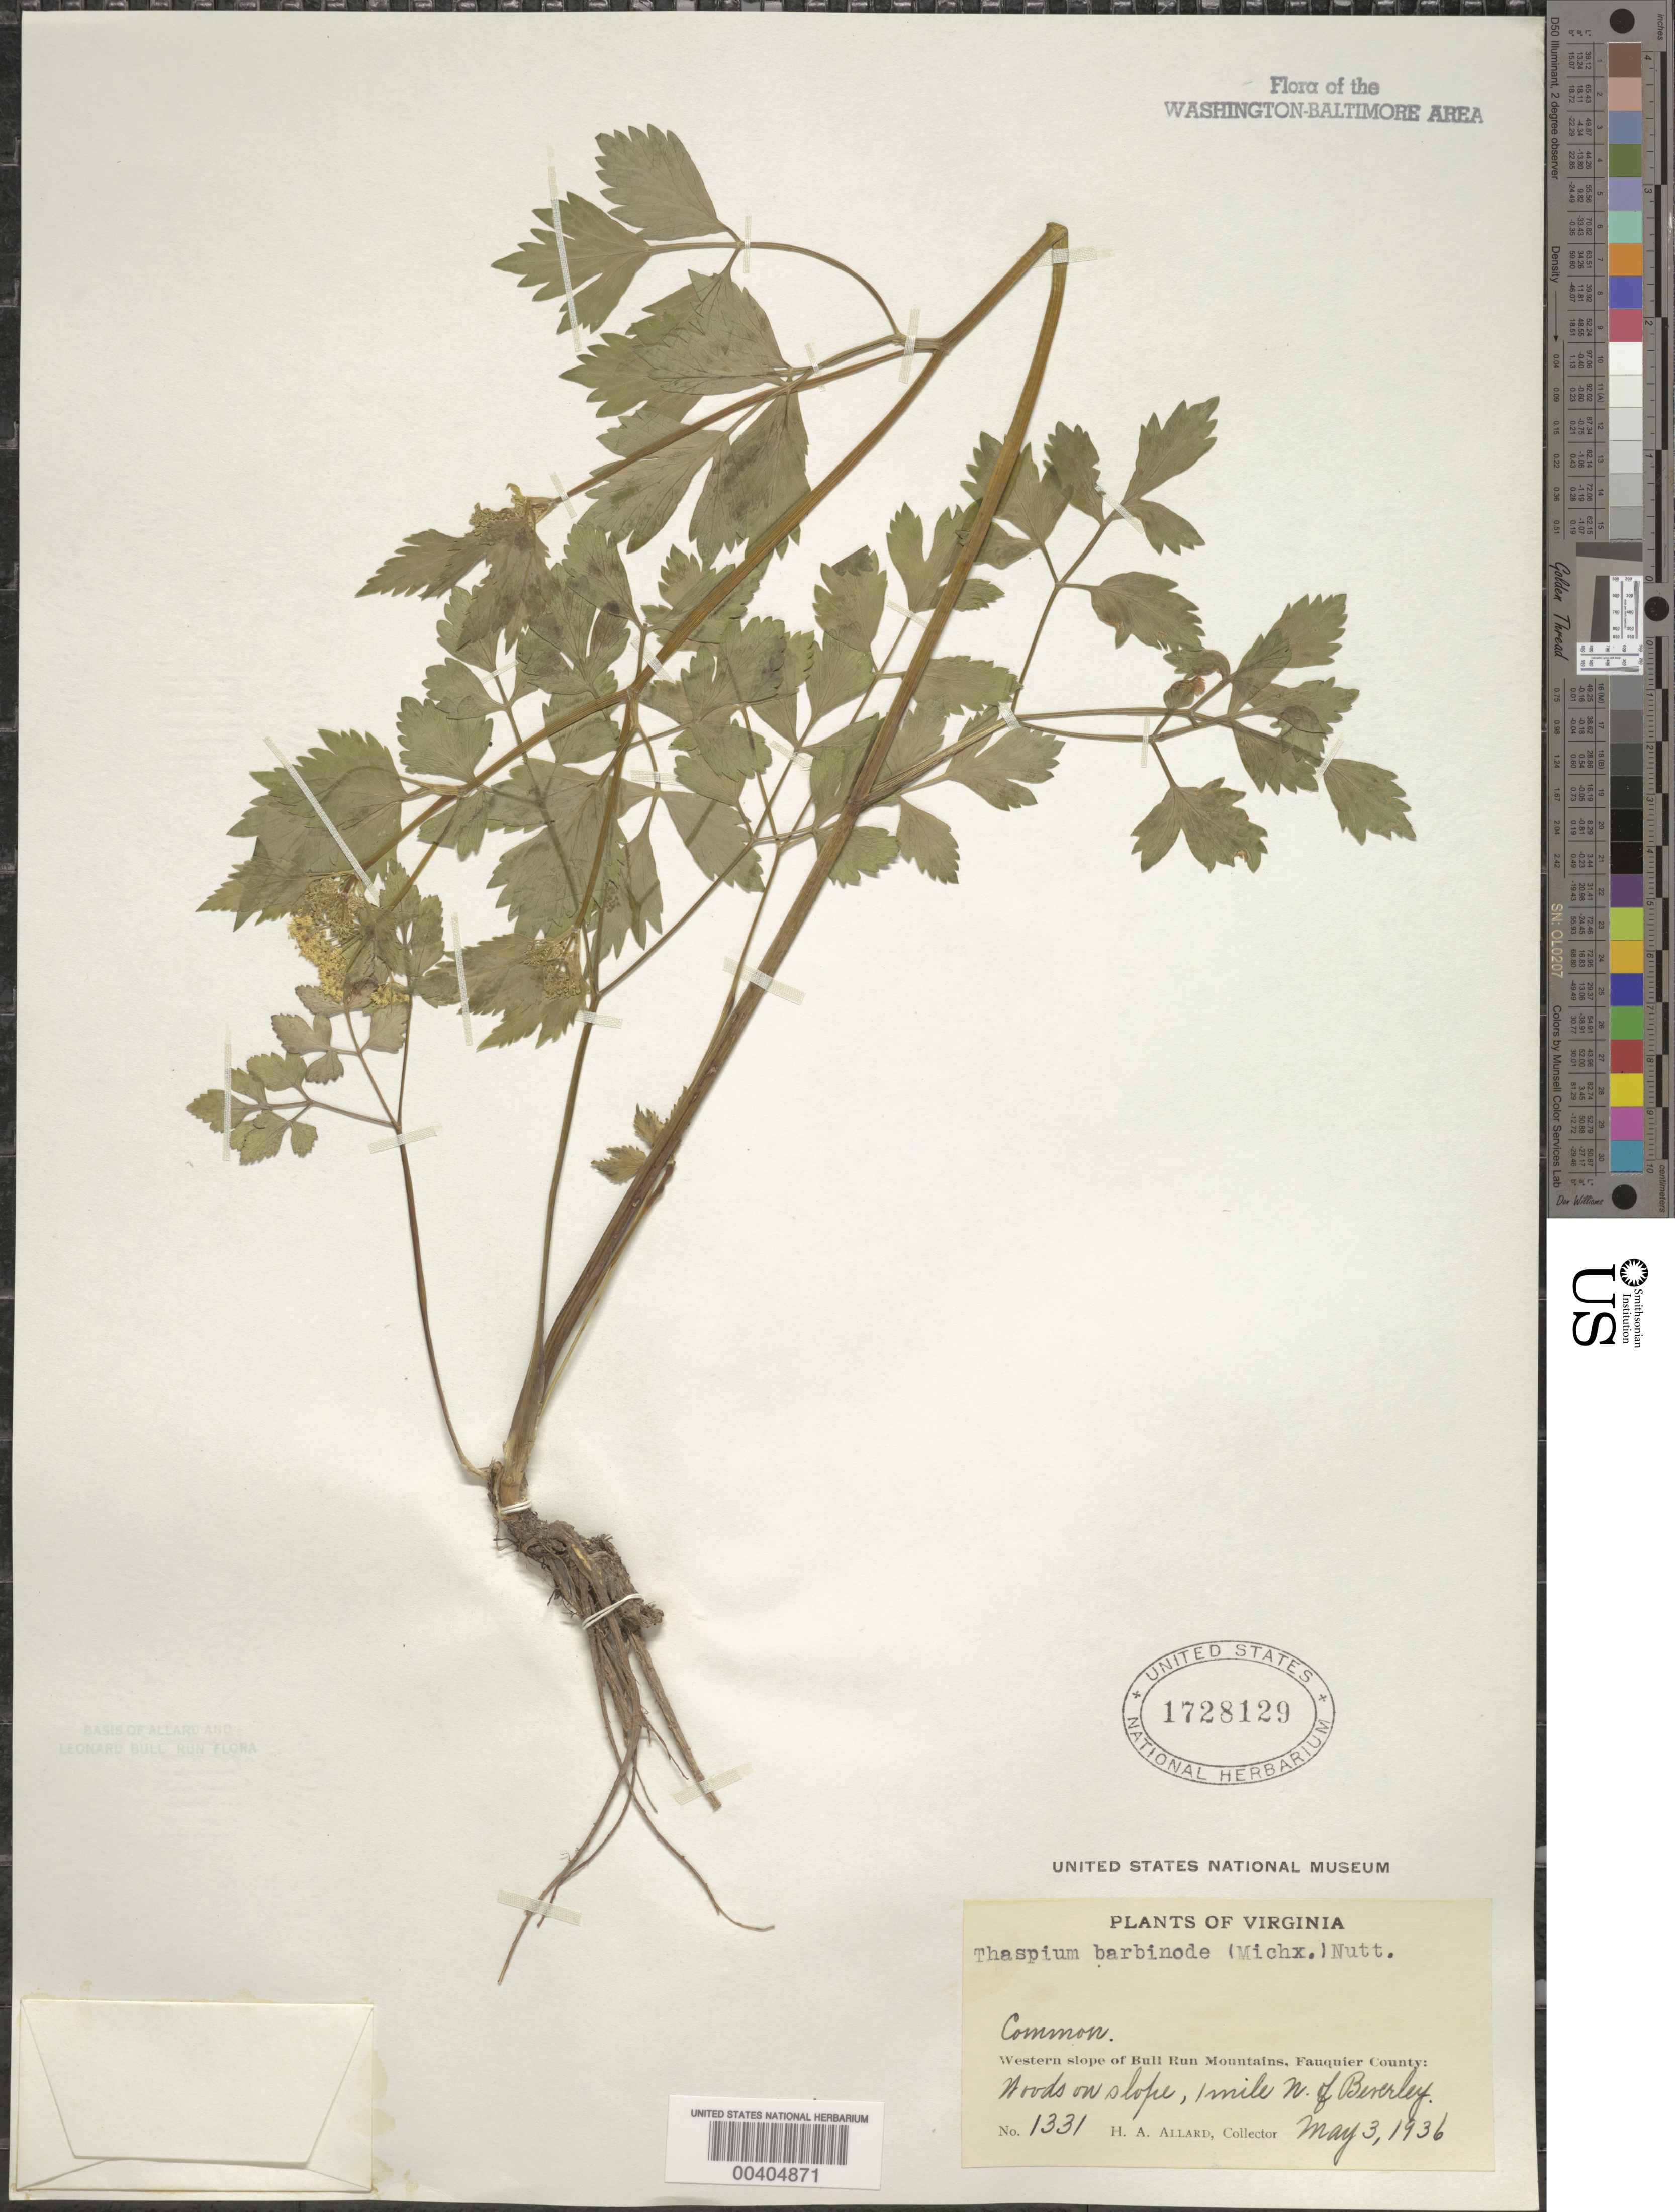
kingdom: Plantae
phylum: Tracheophyta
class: Magnoliopsida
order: Apiales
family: Apiaceae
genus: Thaspium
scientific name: Thaspium barbinode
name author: (Michx.) Nutt.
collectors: H. A. Allard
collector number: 1331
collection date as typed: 03 May 1936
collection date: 1936-05-03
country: United States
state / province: Virginia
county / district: Fauquier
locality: North of Beverley Mill, western slope of Bull Run Mts.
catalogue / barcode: US 1728129